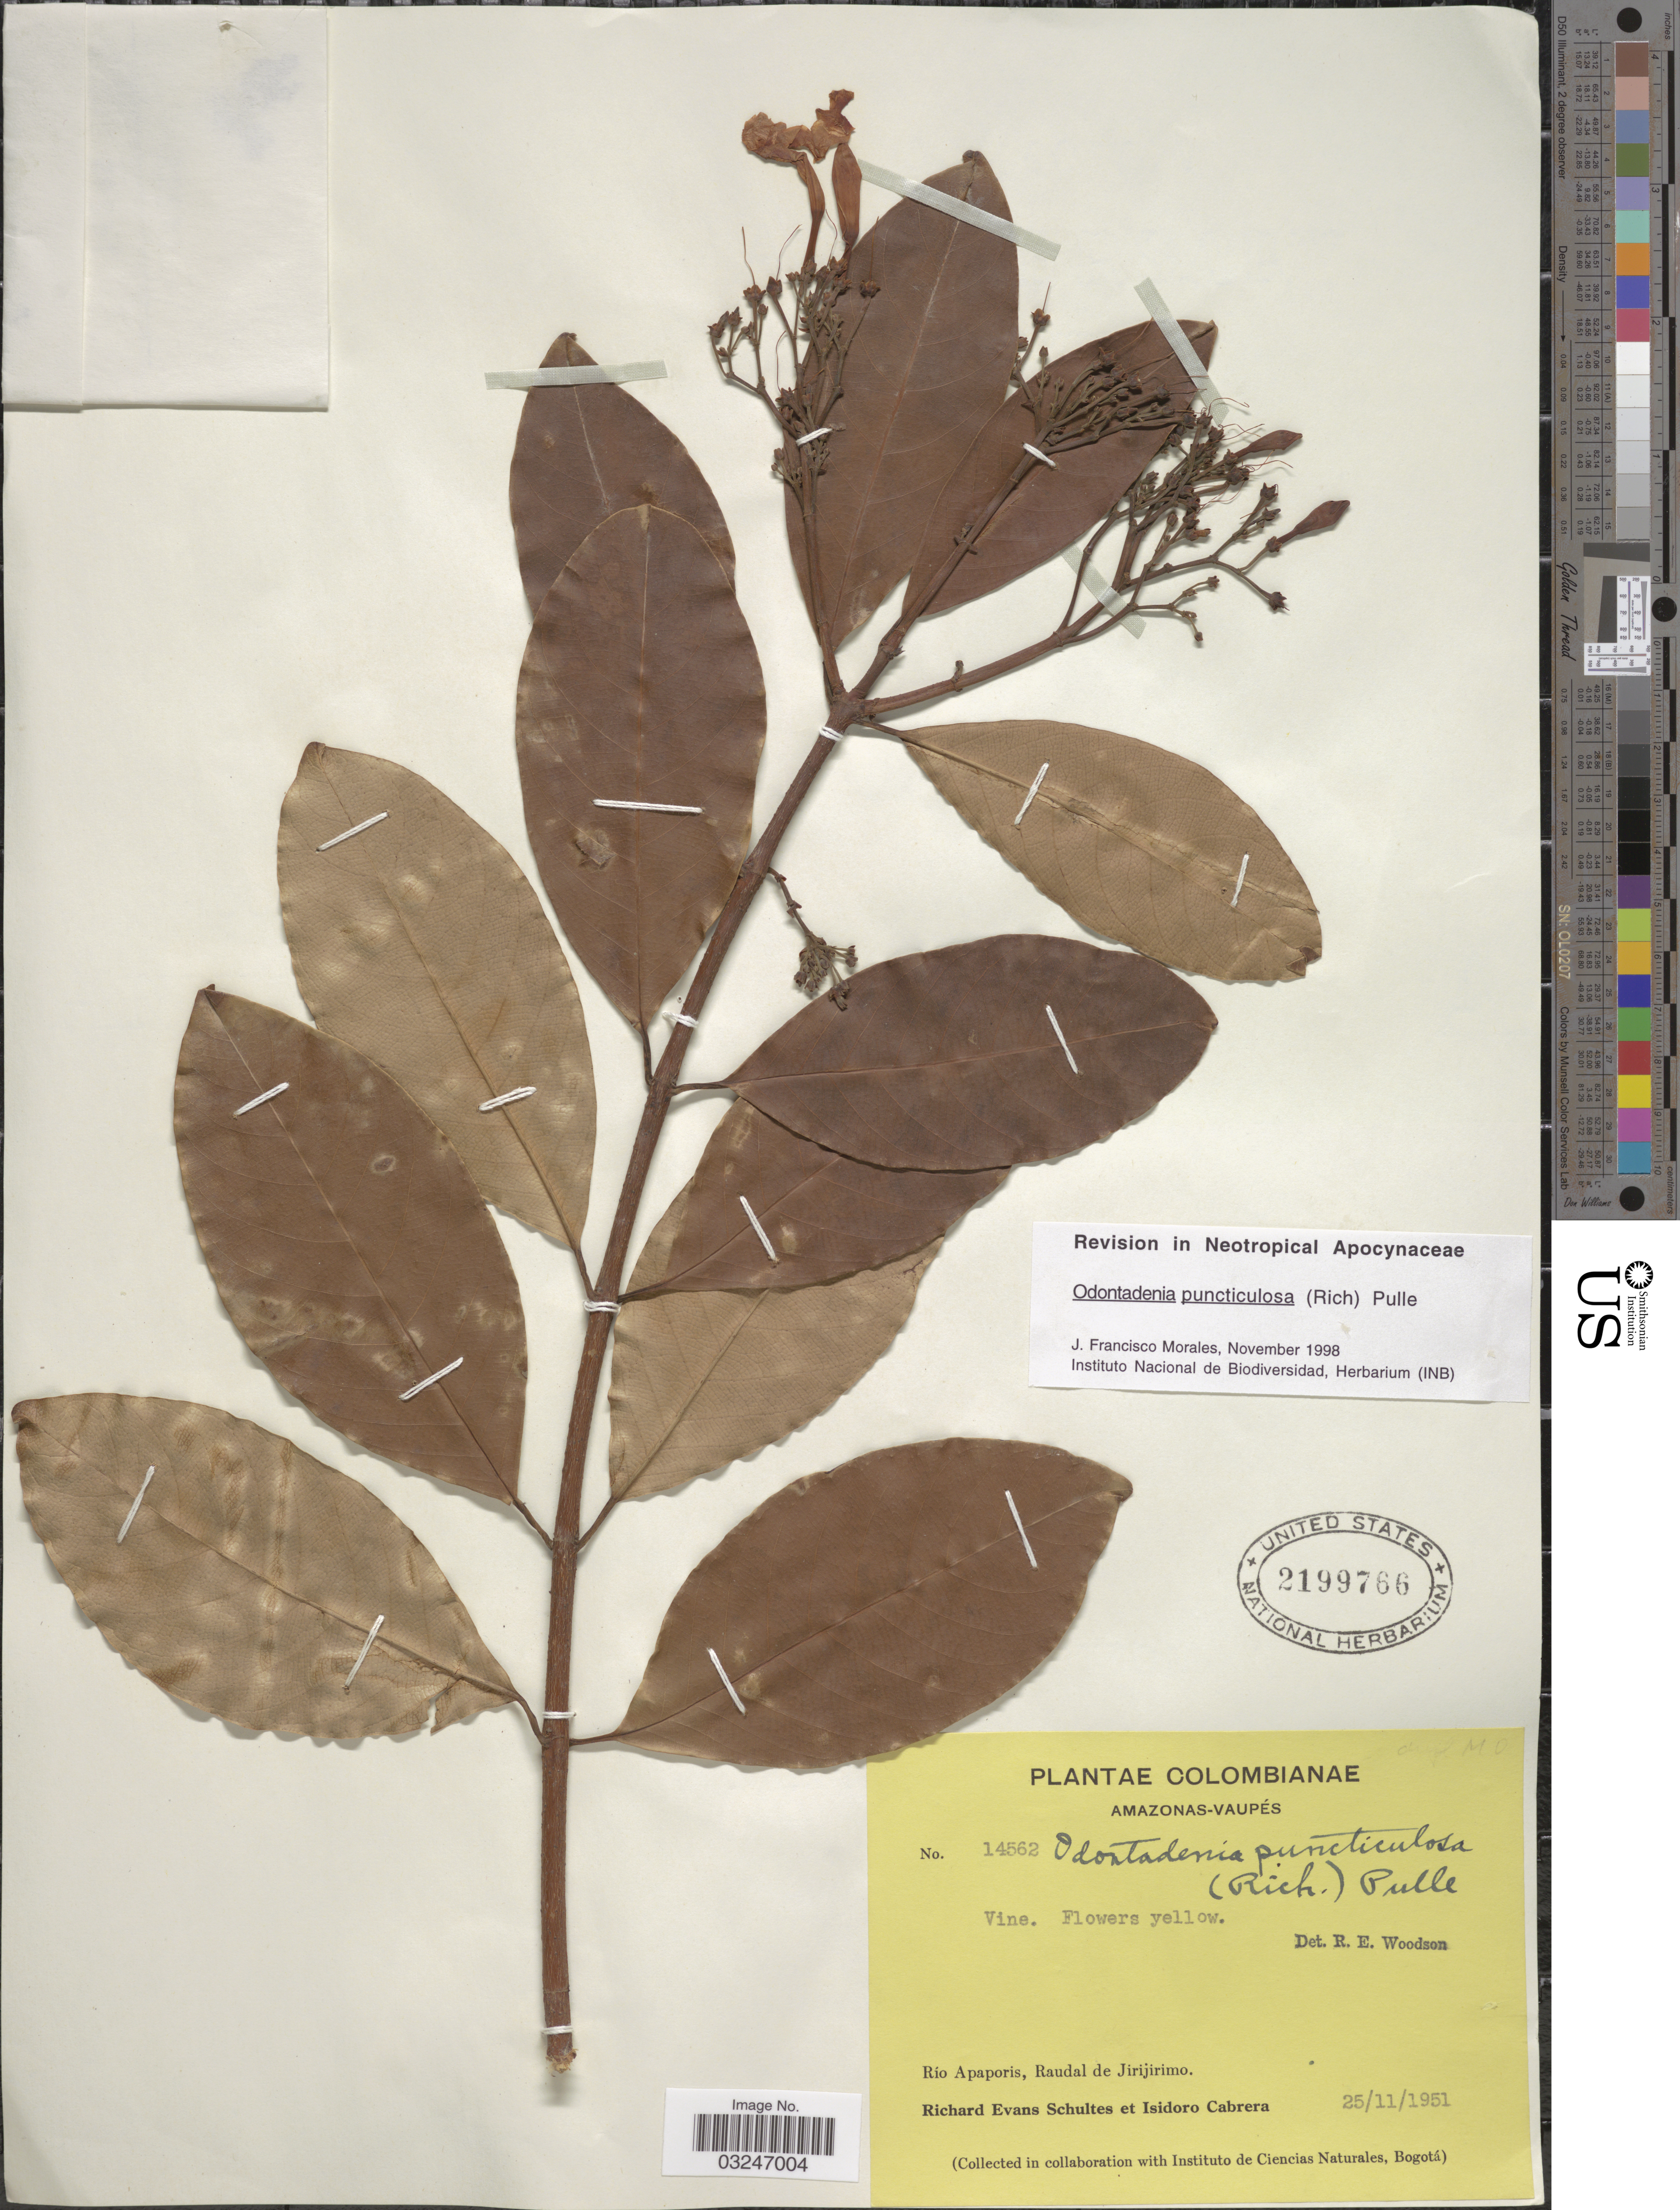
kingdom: Plantae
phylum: Tracheophyta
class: Magnoliopsida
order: Gentianales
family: Apocynaceae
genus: Odontadenia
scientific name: Odontadenia puncticulosa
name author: (Rich.) Pulle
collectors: R. E. Schultes & I. Cabrera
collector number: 14562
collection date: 1951-11-25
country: Colombia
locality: Amazonas-Vaupés. Río Apaporis, Raudal de Jirijirimo.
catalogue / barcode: US 2199766